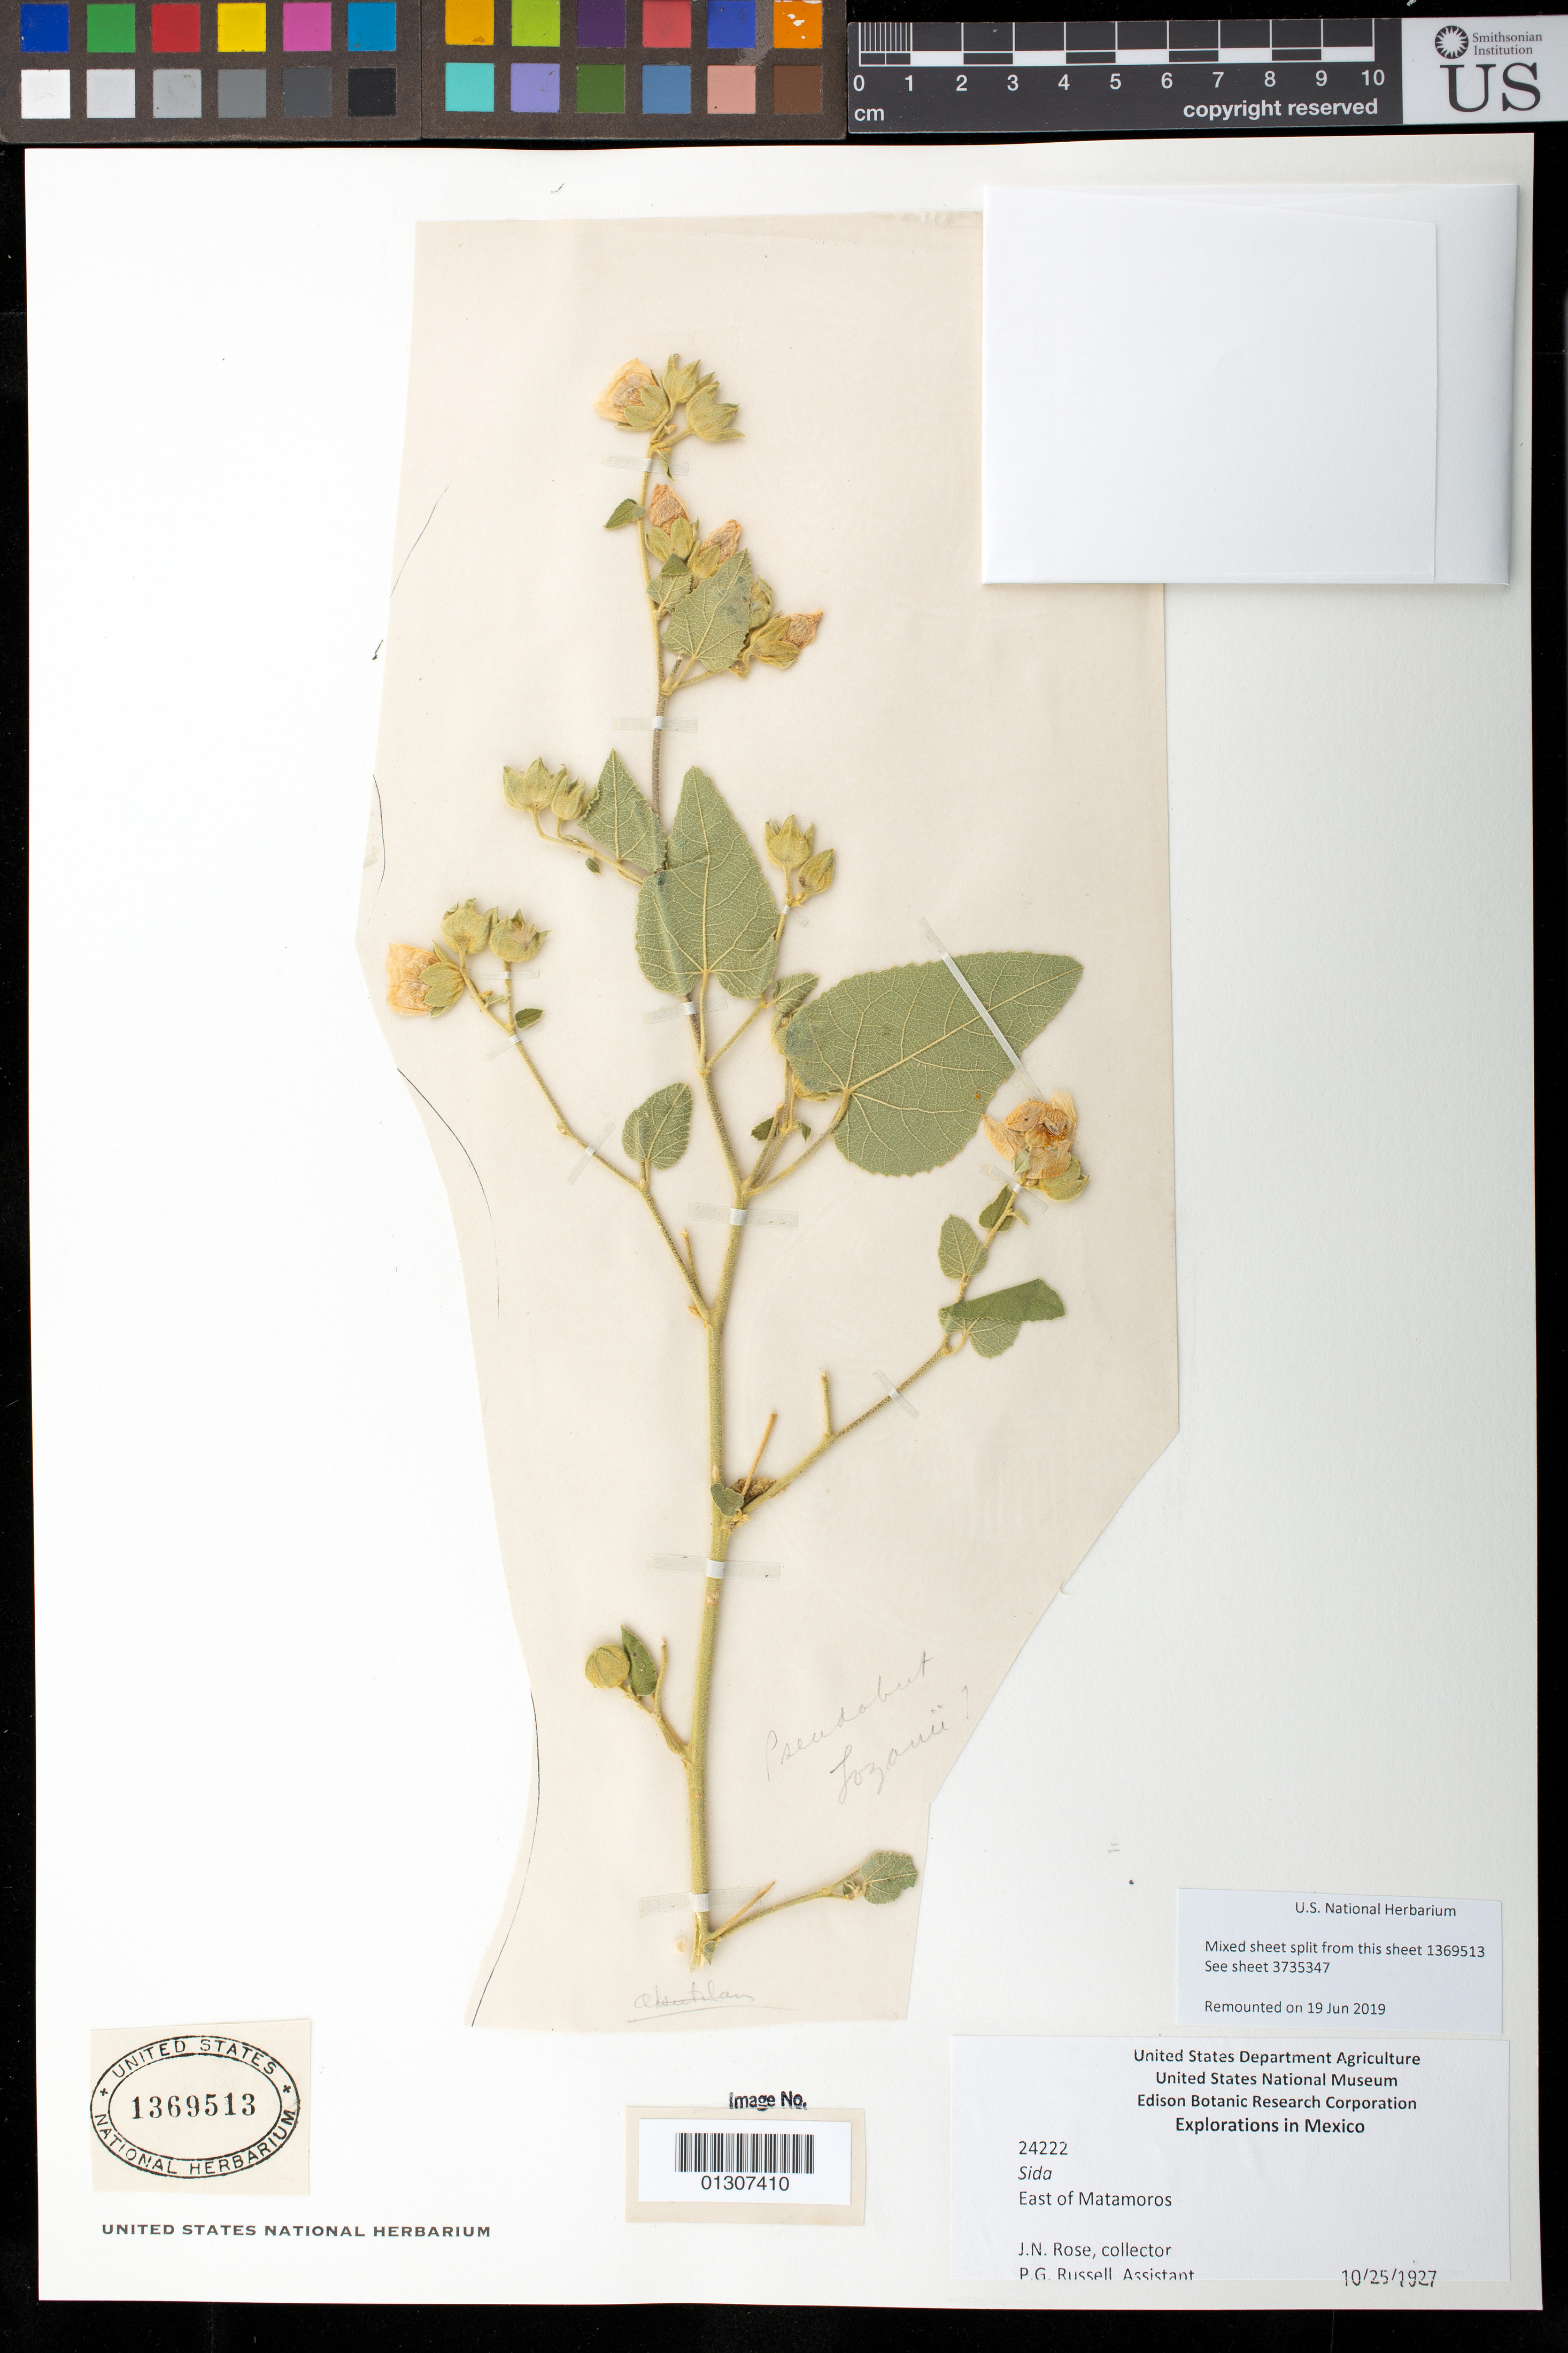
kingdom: Plantae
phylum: Tracheophyta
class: Magnoliopsida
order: Malvales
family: Malvaceae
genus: Sida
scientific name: Sida sp.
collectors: J. N. Rose & P. G. Russell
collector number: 24222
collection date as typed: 25 Oct 1927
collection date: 1927-10-25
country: Mexico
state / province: Tamaulipas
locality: E of Matamoros.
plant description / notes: Mixed collections. Remounted 19 Jun 2019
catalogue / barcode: US 1369513